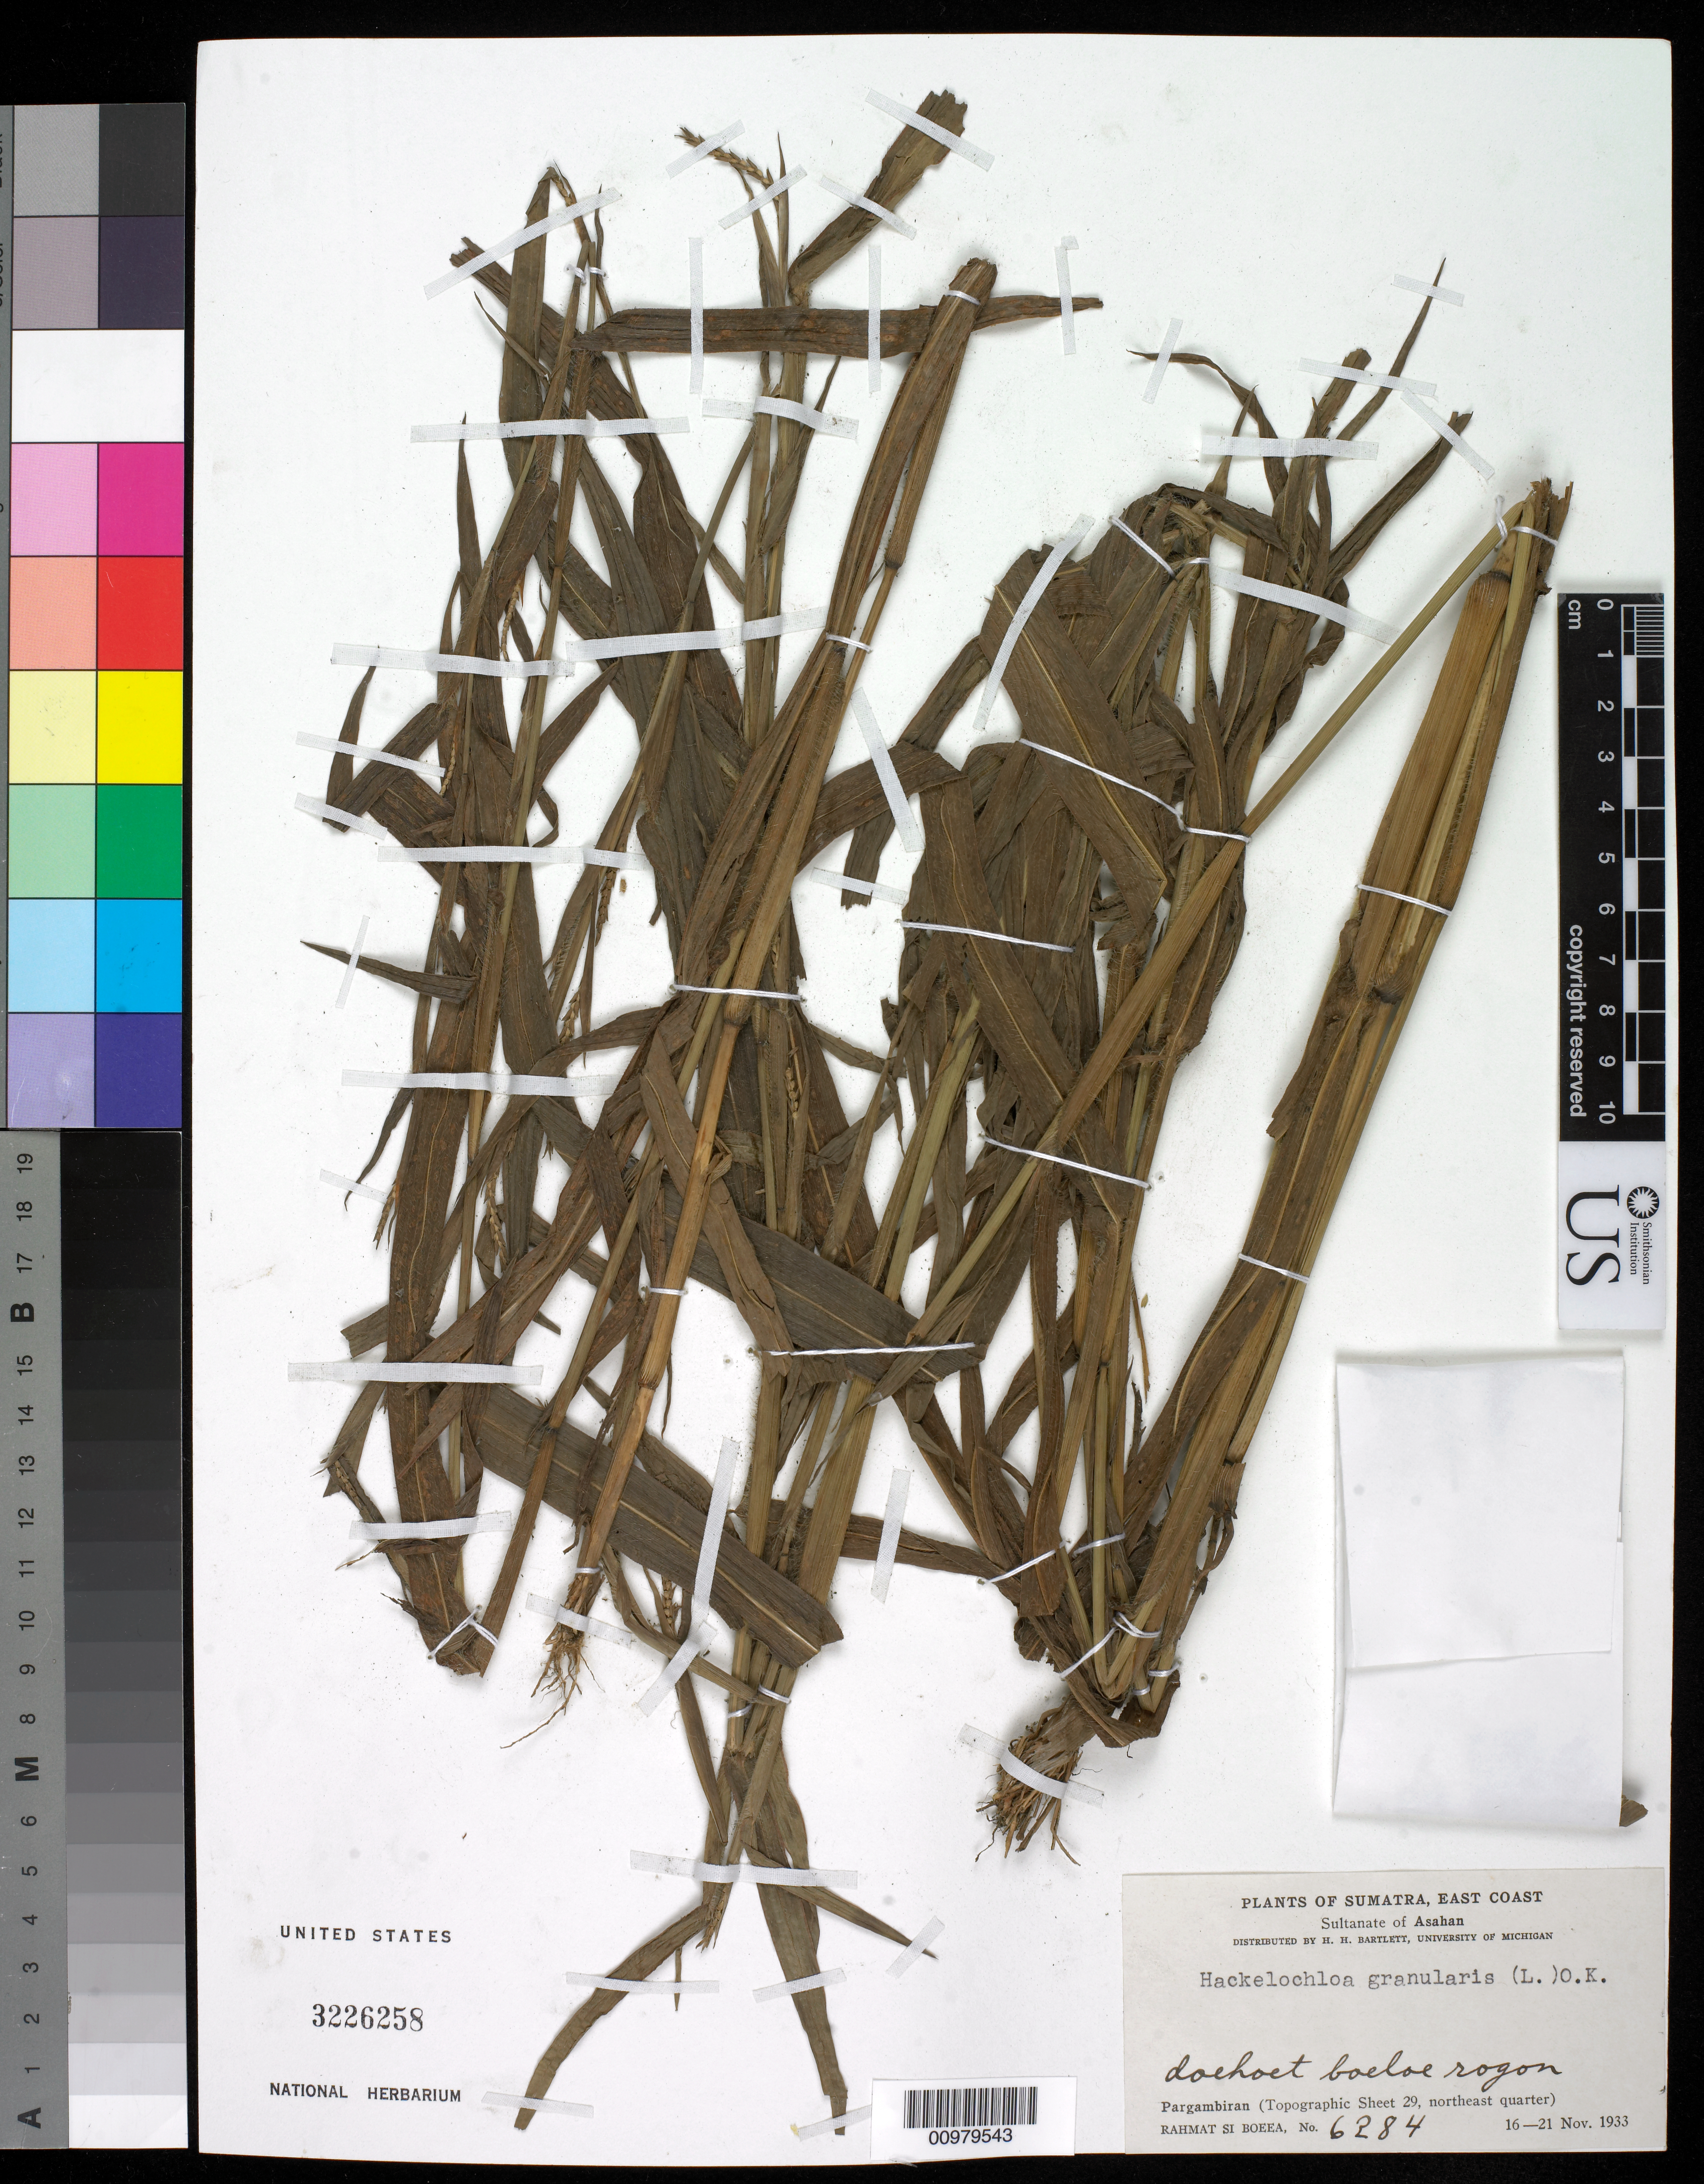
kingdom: Plantae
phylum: Tracheophyta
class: Liliopsida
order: Poales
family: Poaceae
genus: Hackelochloa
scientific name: Hackelochloa granularis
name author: (L.) Kuntze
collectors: Rahmat Si Boeea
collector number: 6284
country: Indonesia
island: Sumatra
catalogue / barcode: US 3226258